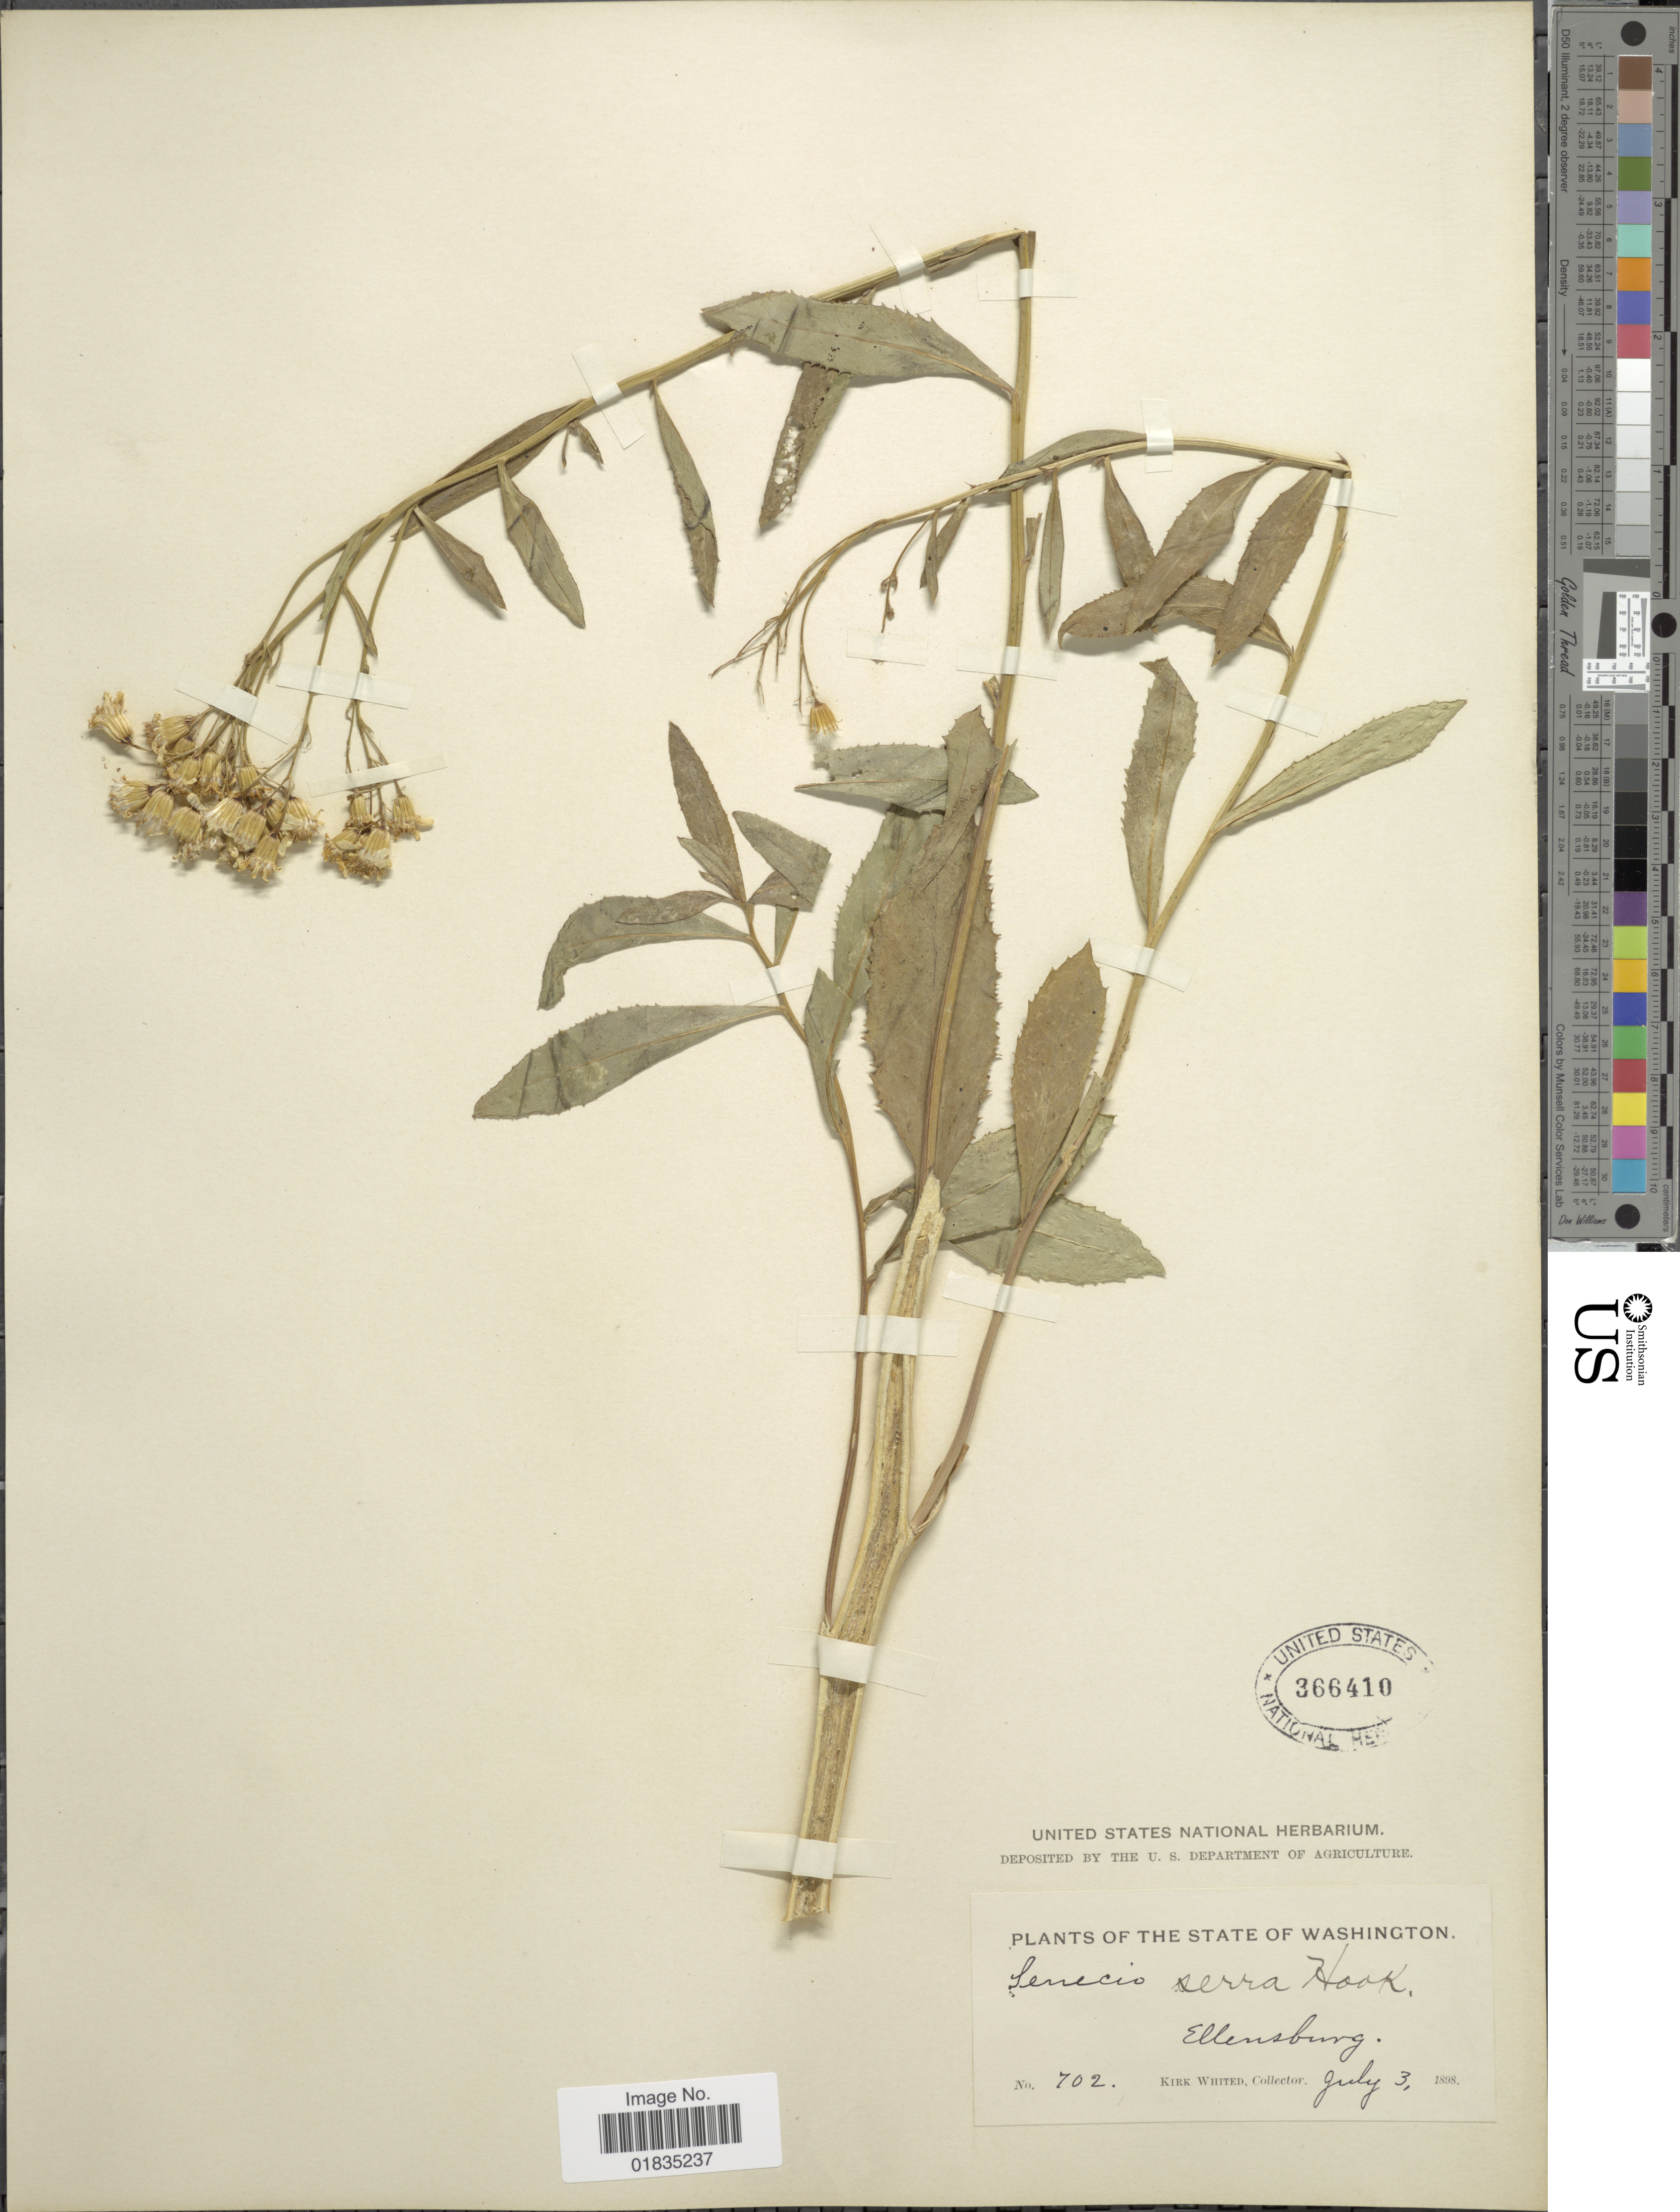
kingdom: Plantae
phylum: Tracheophyta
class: Magnoliopsida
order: Asterales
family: Asteraceae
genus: Senecio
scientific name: Senecio serra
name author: Hook.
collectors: K. Whited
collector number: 702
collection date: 1898-07-03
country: United States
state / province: Wyoming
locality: Ellensburg.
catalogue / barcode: US 366410